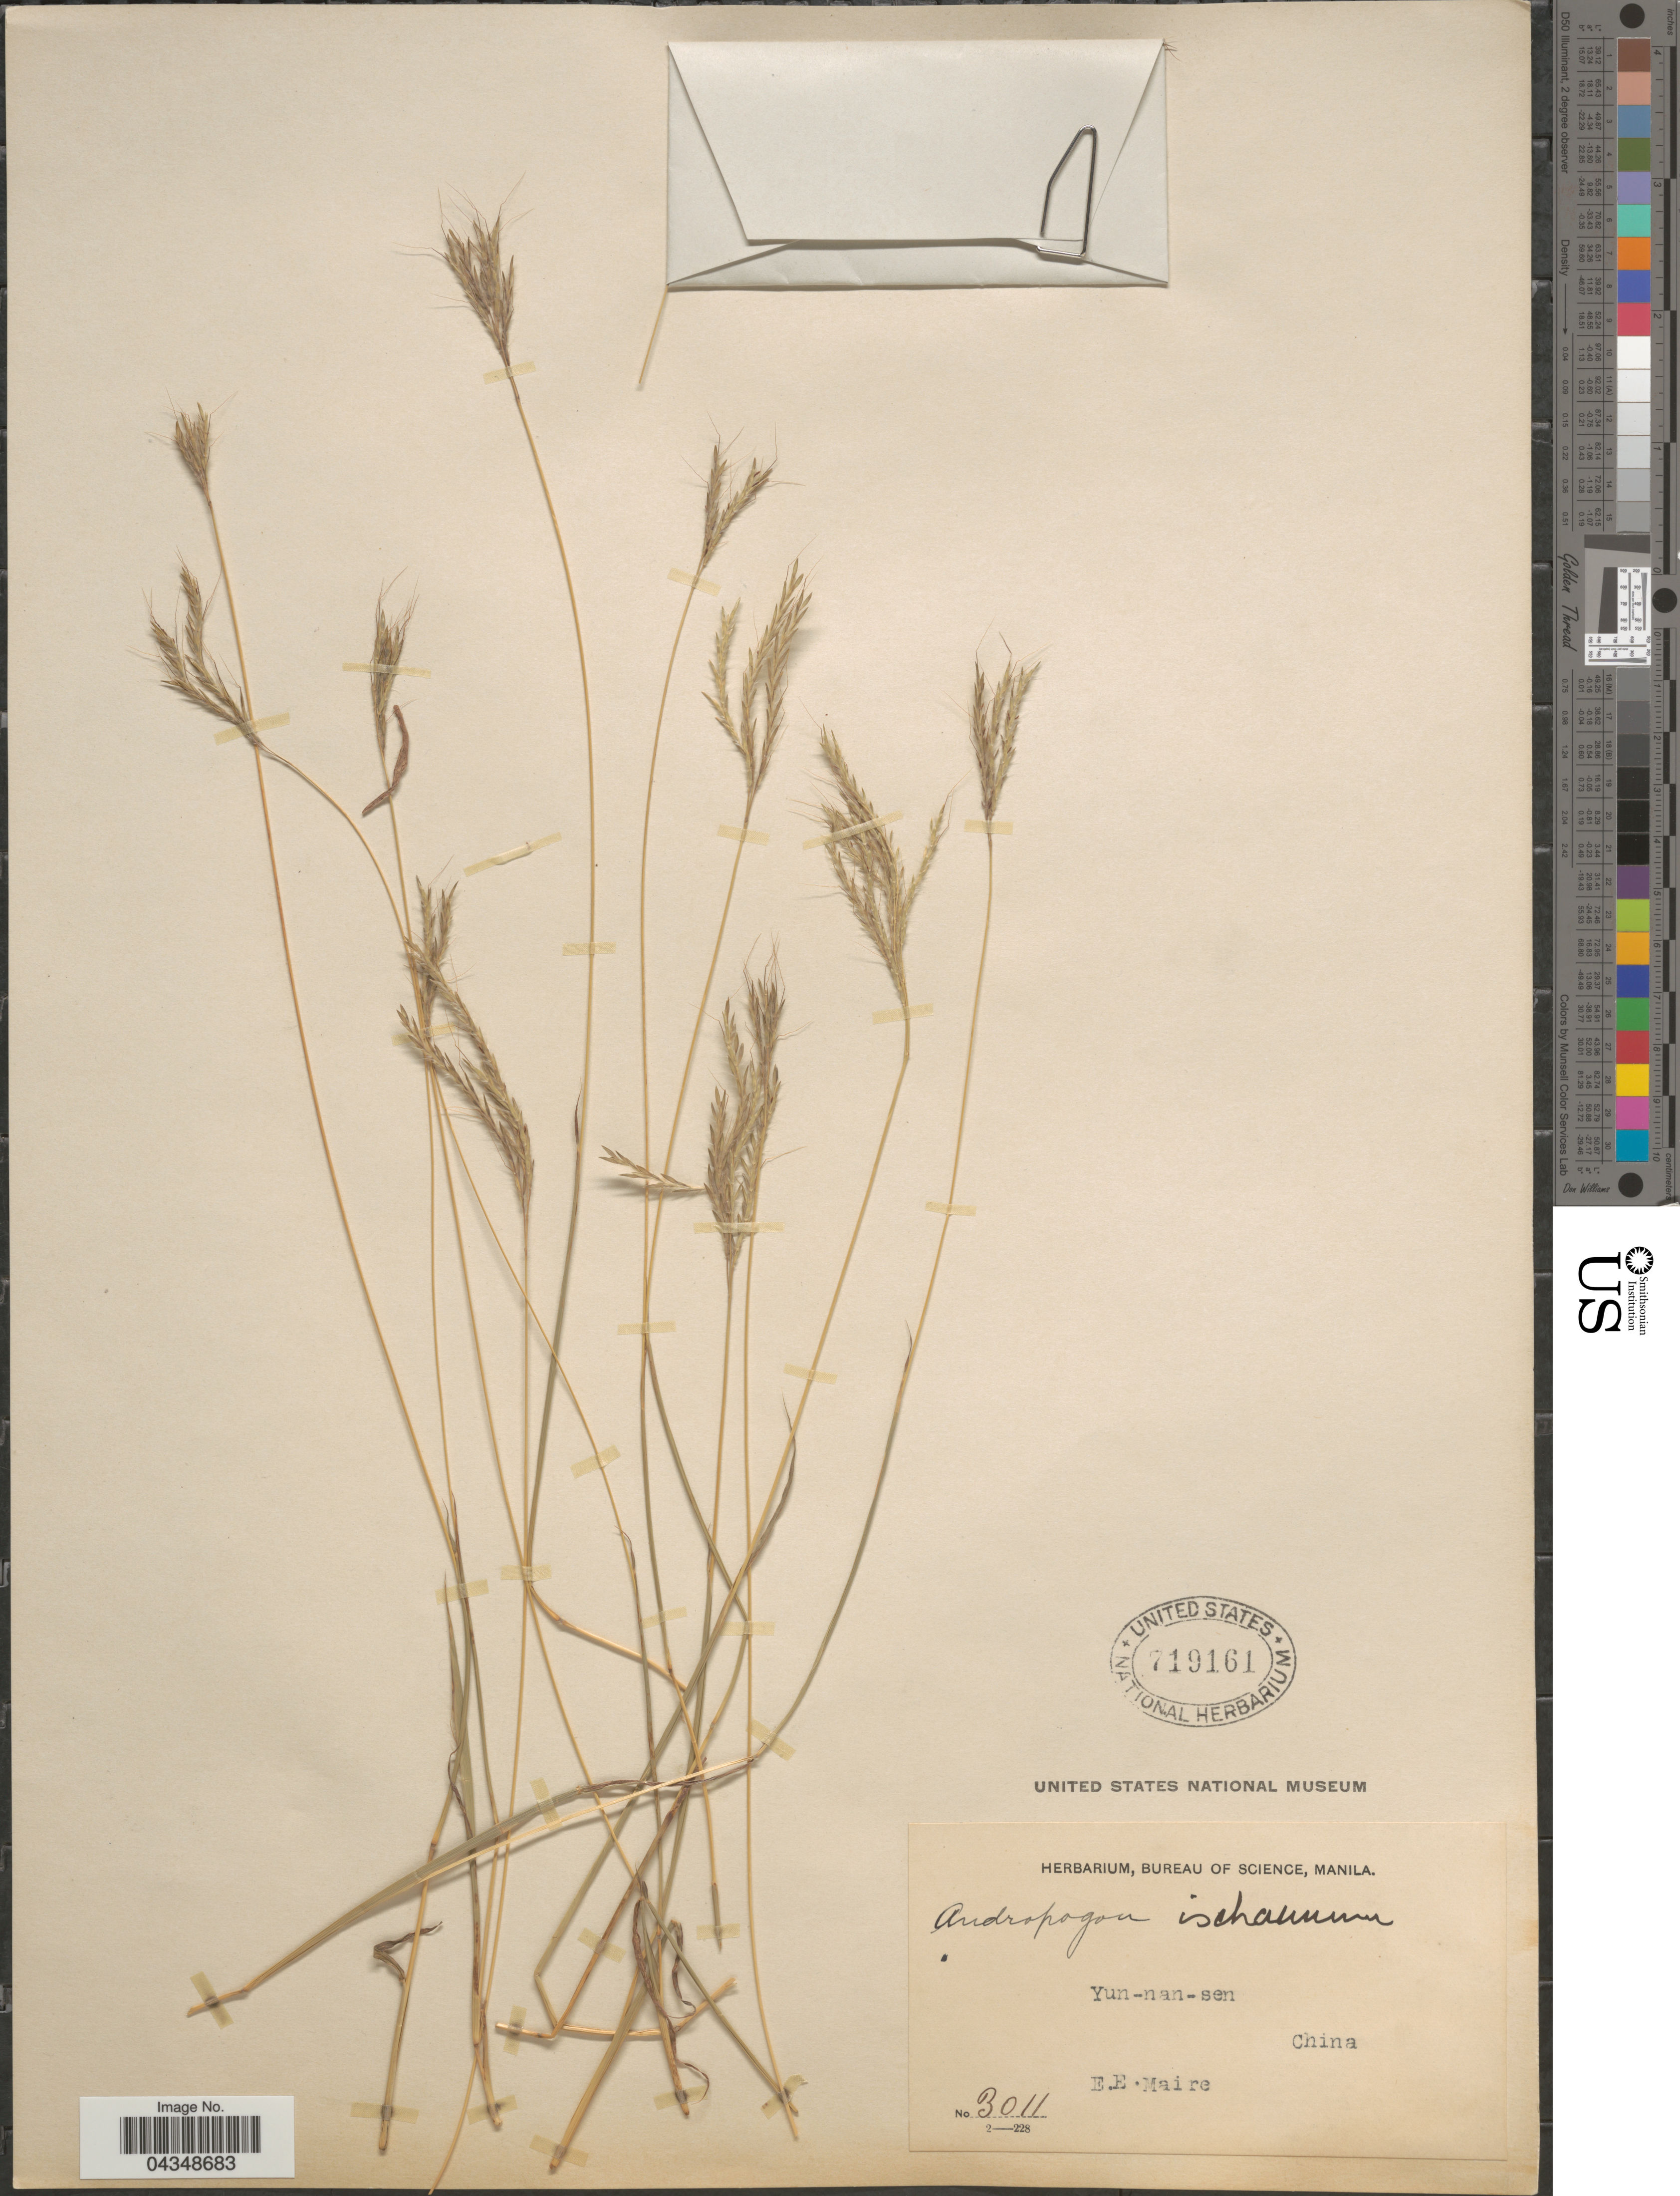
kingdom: Plantae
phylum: Tracheophyta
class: Liliopsida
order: Poales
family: Poaceae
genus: Bothriochloa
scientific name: Bothriochloa ischaemum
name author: (L.) Keng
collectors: E. E. Maire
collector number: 3011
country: China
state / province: Yunnan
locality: Yun-nan-sen.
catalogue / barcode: US 719161